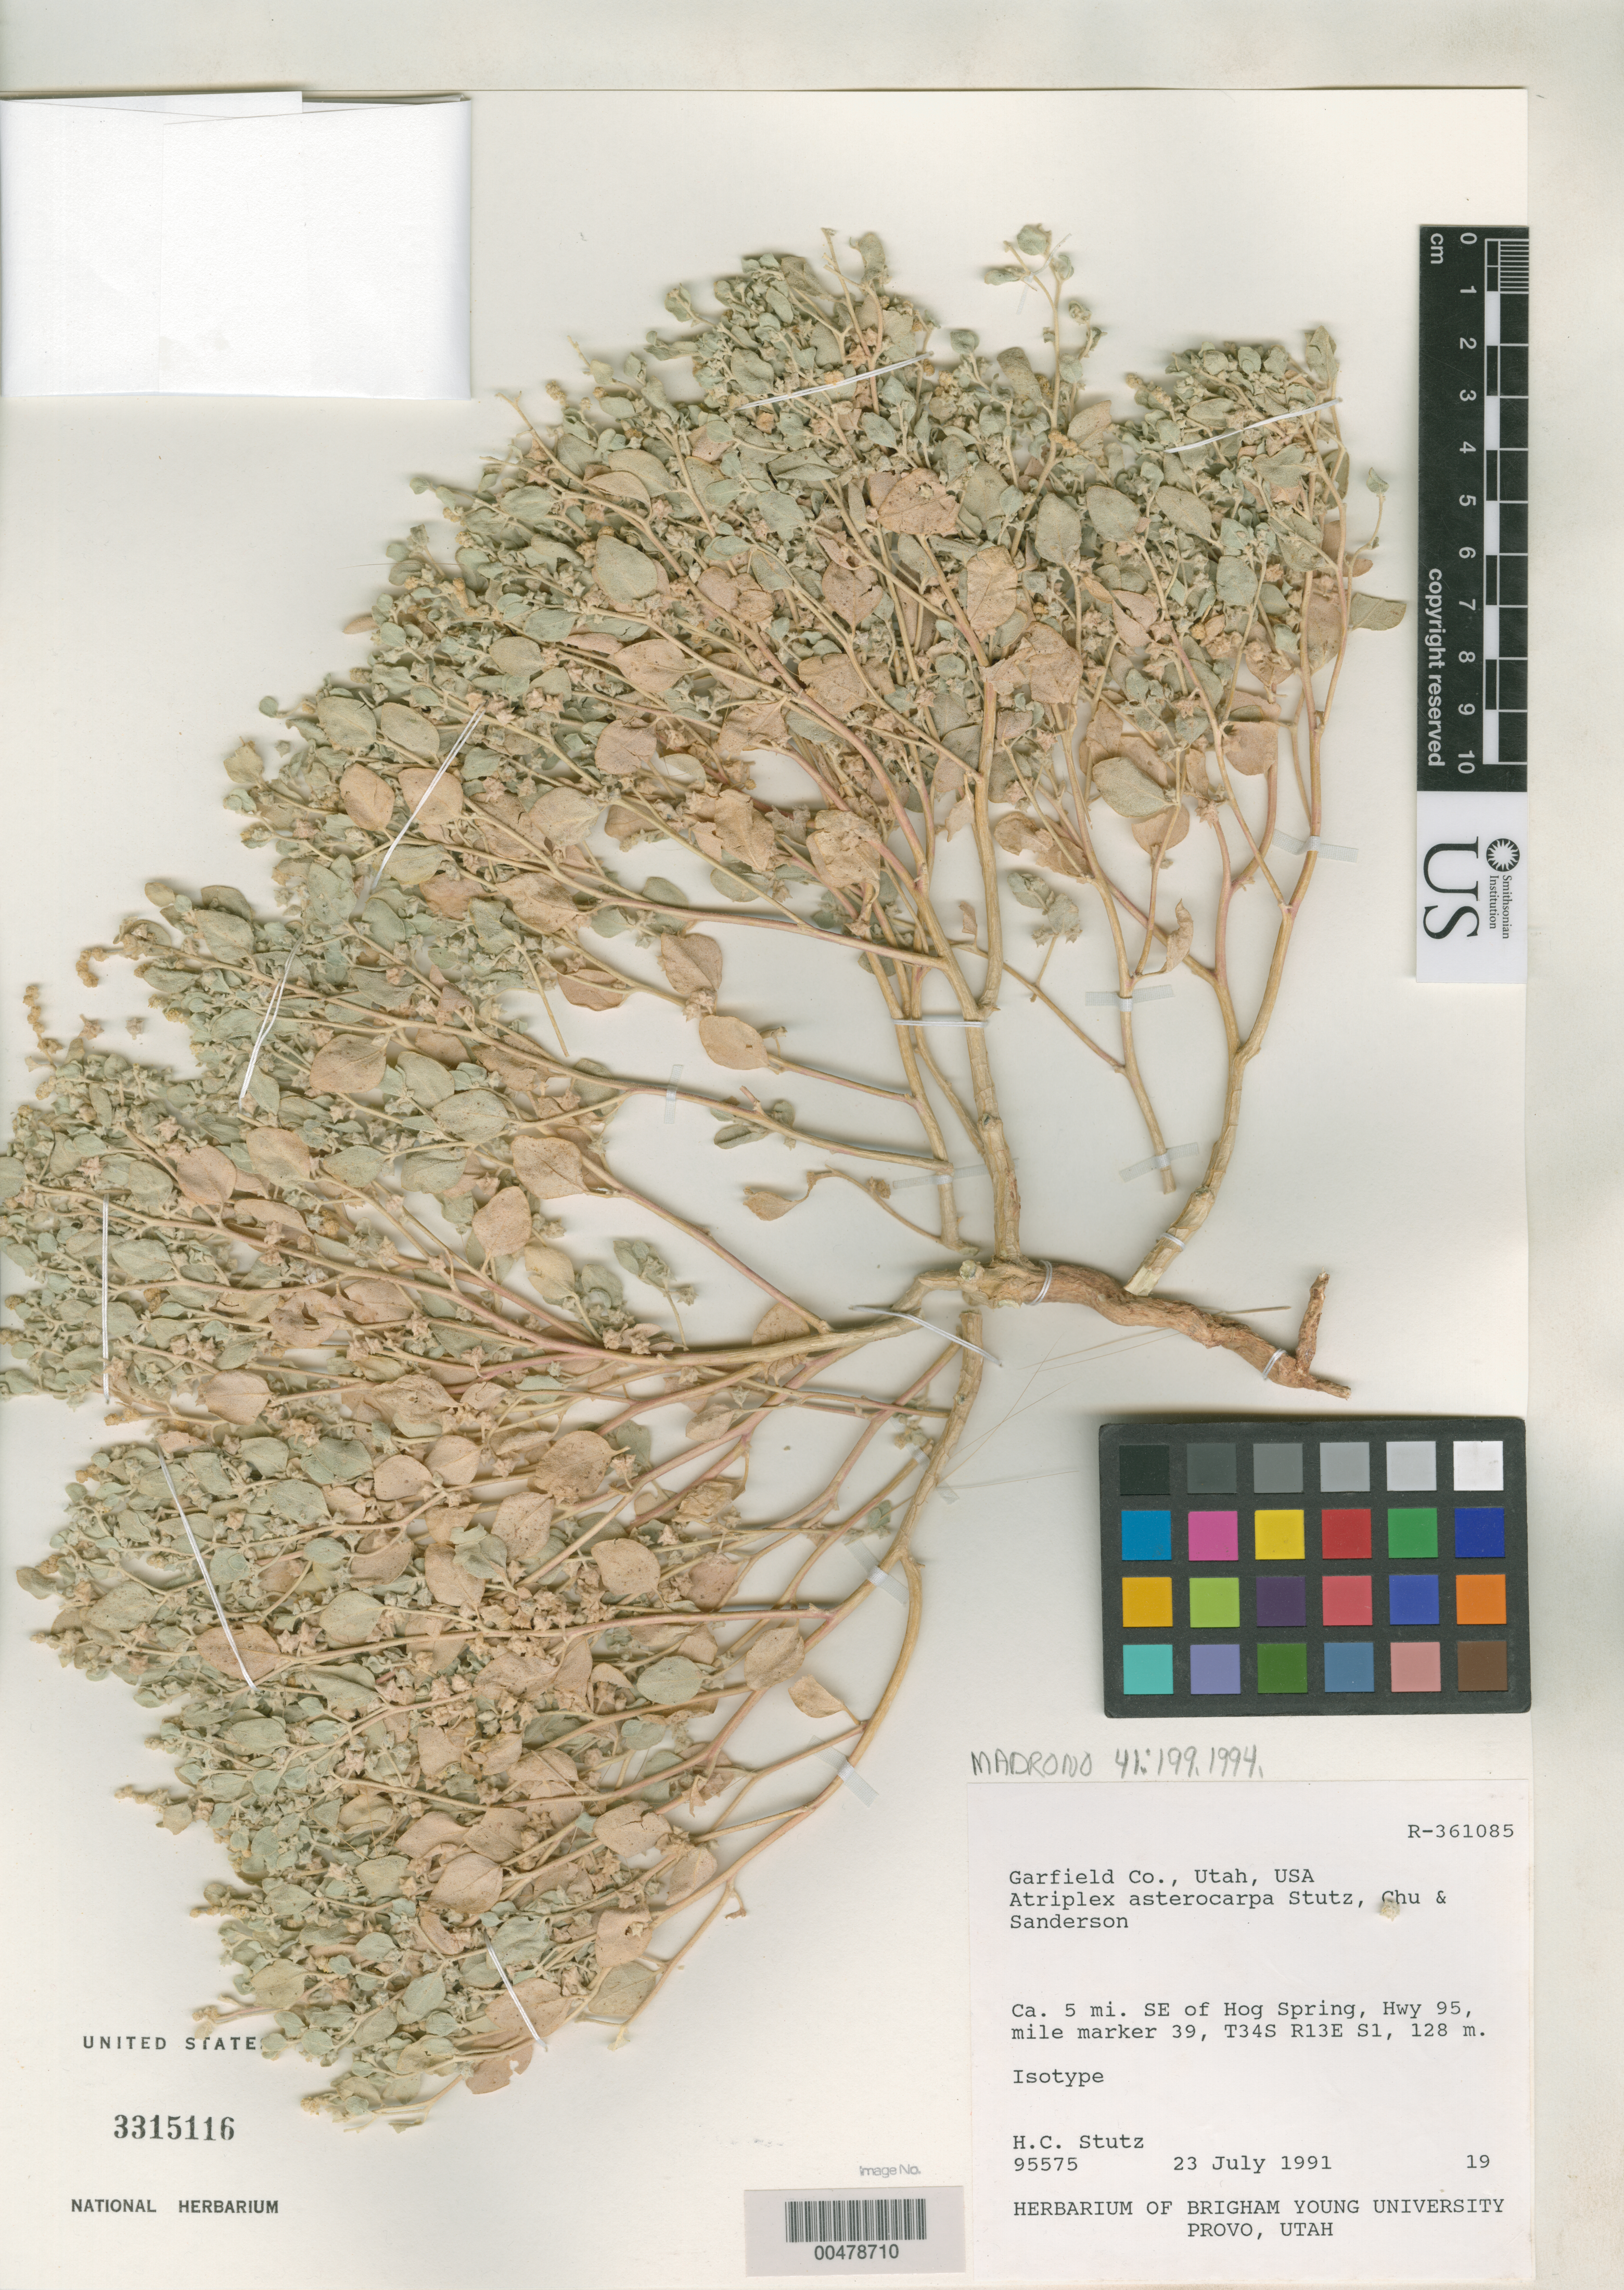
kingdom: Plantae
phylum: Tracheophyta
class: Magnoliopsida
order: Caryophyllales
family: Amaranthaceae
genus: Atriplex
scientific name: Atriplex asterocarpa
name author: Stutz et al.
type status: Isotype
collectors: H. C. Stutz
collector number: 95575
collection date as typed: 23 Jul 1991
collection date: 1991-07-23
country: United States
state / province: Utah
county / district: Garfield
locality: Ca. 5 mi SE of Hogspring, Hwy 95, mile marker 39, T34S R13E S1.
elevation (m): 128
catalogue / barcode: US 3315116